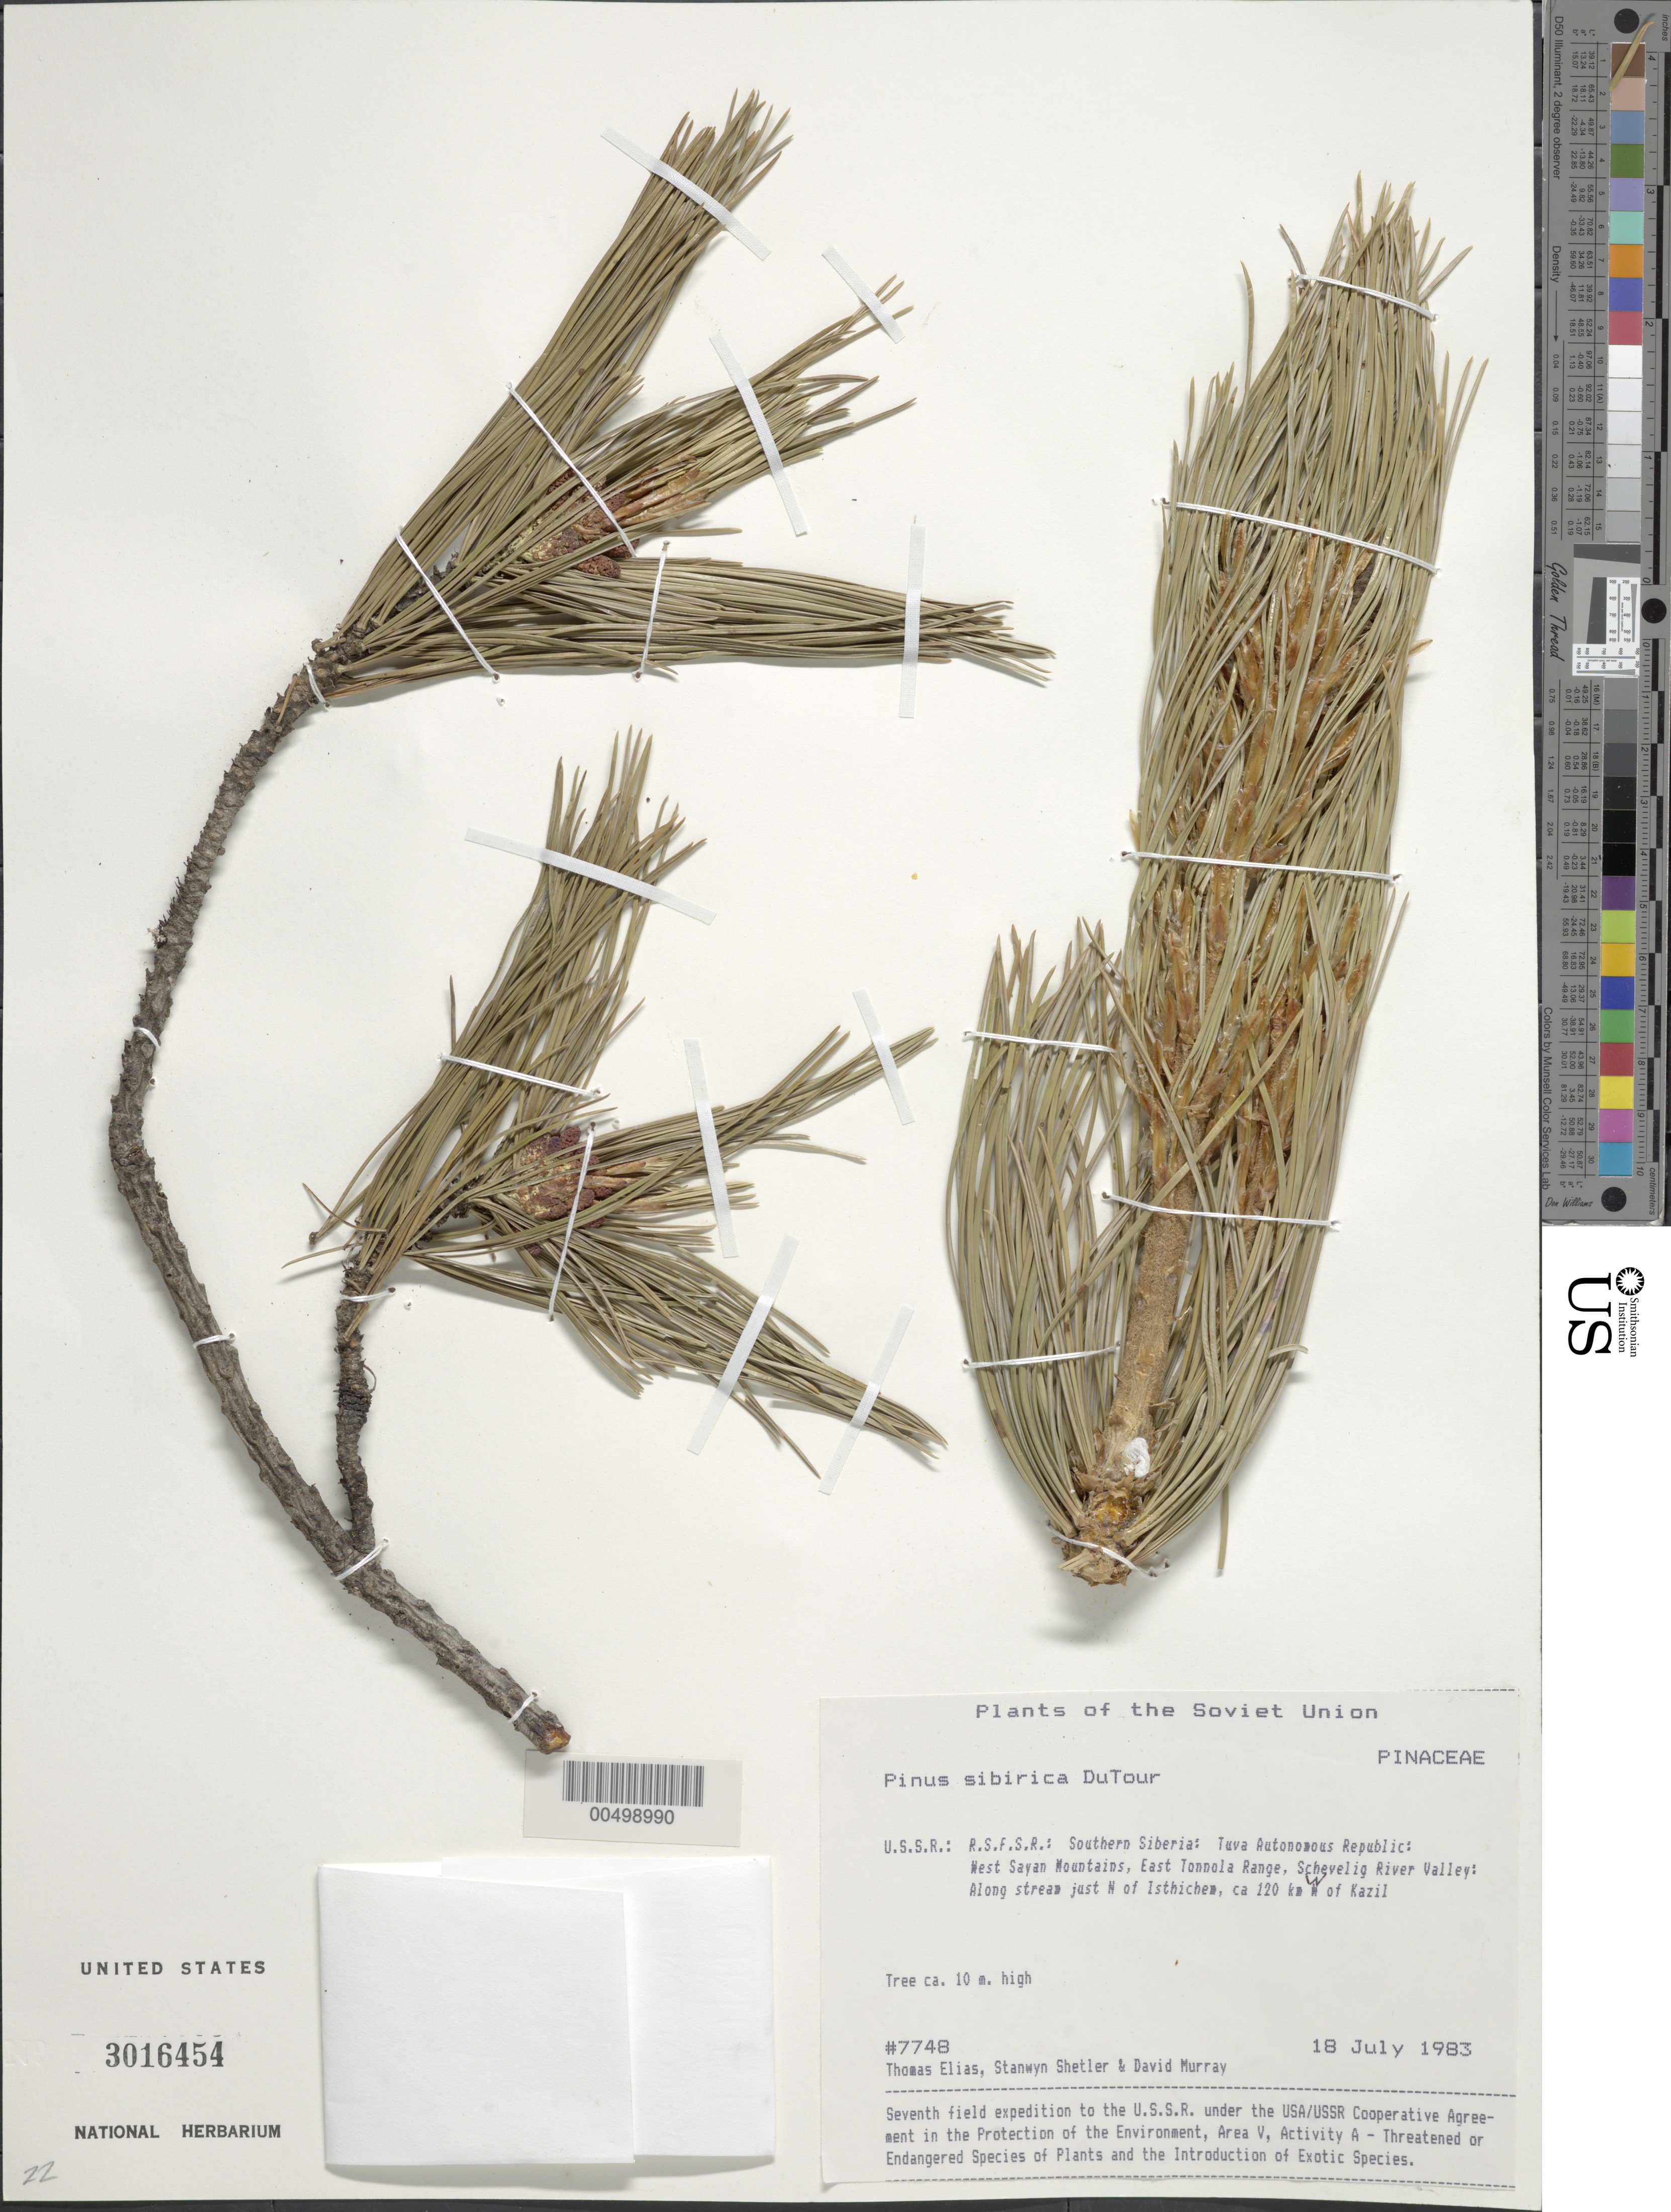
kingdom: Plantae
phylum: Tracheophyta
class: Pinopsida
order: Pinales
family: Pinaceae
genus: Pinus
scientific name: Pinus sibirica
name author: Du Tour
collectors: T. Elias, S. Shetler & D. F. Murray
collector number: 7748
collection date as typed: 18 Jul 1983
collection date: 1983-07-18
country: Russian Federation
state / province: Tuva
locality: West Sayan Mountains, E Tonnola [Tannu-Ola] Range, Schevelig River Valley, just N of Isthichem [Ishti-Khem], *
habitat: along stream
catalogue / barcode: US 3016454